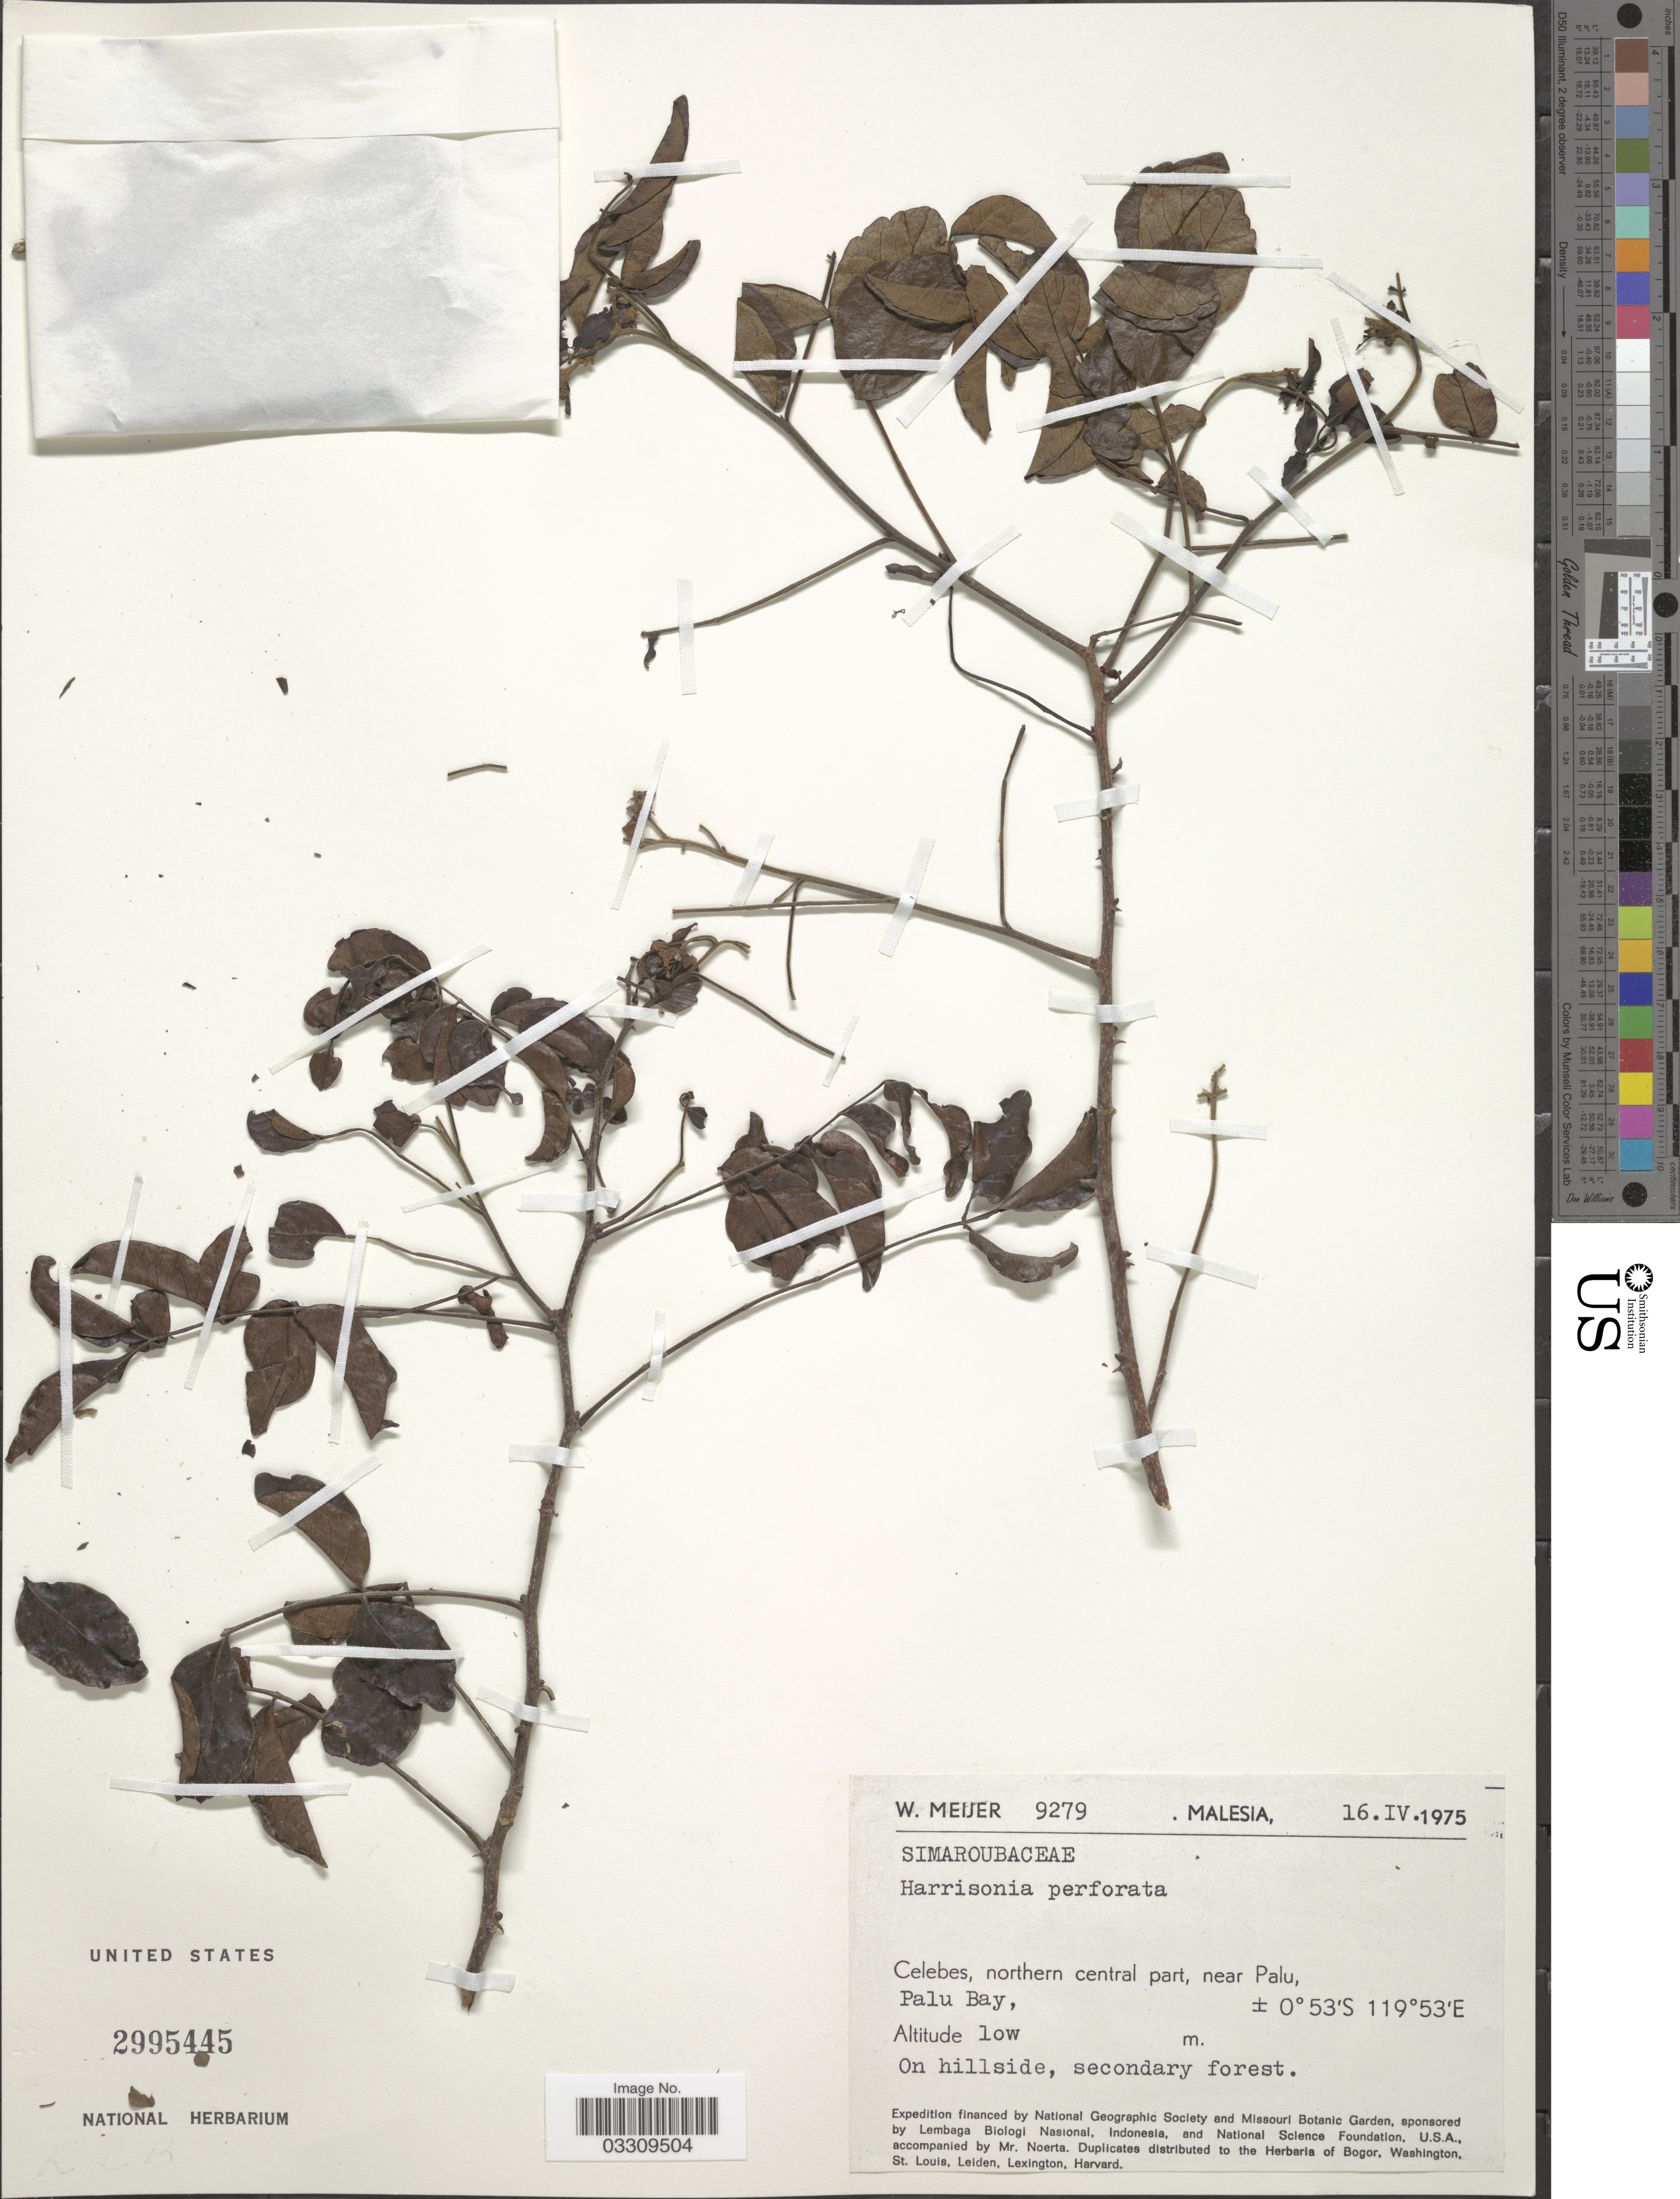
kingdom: Plantae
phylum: Tracheophyta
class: Magnoliopsida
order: Sapindales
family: Rutaceae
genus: Harrisonia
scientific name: Harrisonia perforata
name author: (Blanco) Merr.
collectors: W. Meijer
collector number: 9279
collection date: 1975-04-16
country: Malaysia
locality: Malesia. Celebes, northern central part, near Palu, Palu Bay.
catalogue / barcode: US 2995445